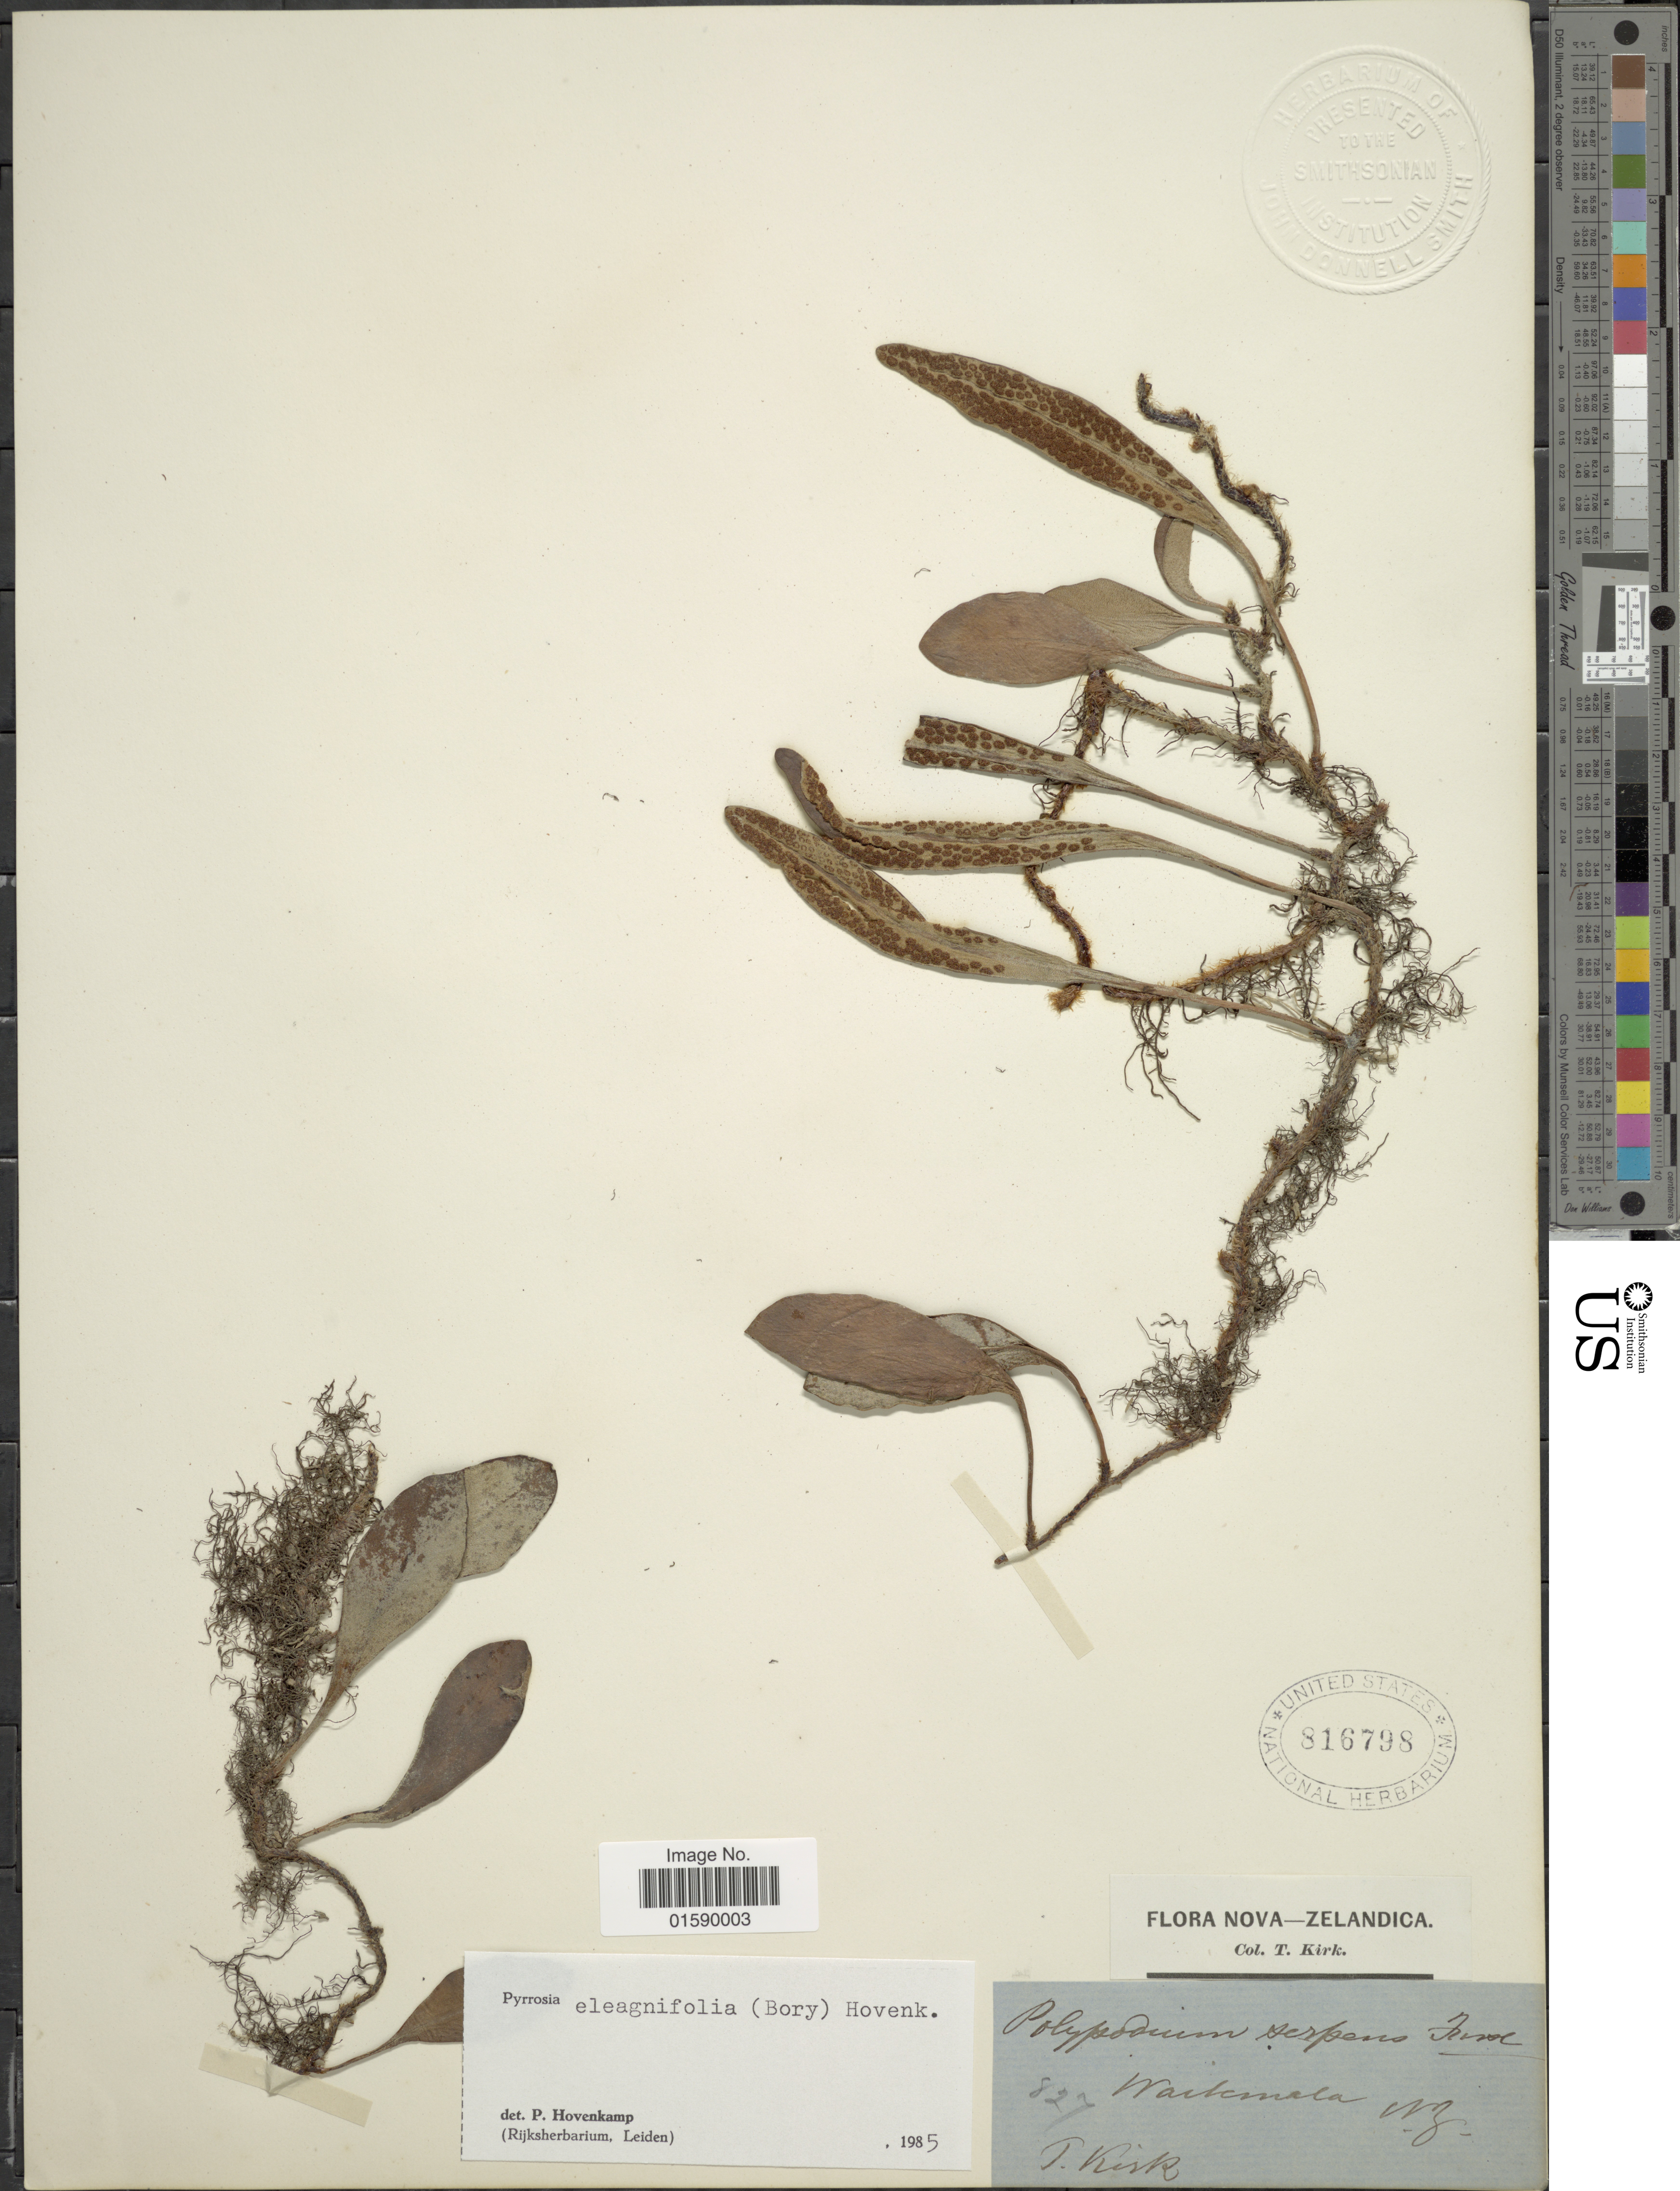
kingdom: Plantae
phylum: Tracheophyta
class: Polypodiopsida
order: Polypodiales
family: Polypodiaceae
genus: Pyrrosia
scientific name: Pyrrosia elaeagnifolia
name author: (Bory) Hovenkamp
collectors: T. Kirk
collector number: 827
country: New Zealand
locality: Nova-Zelandica. Waikemela NZ.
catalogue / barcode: US 816798